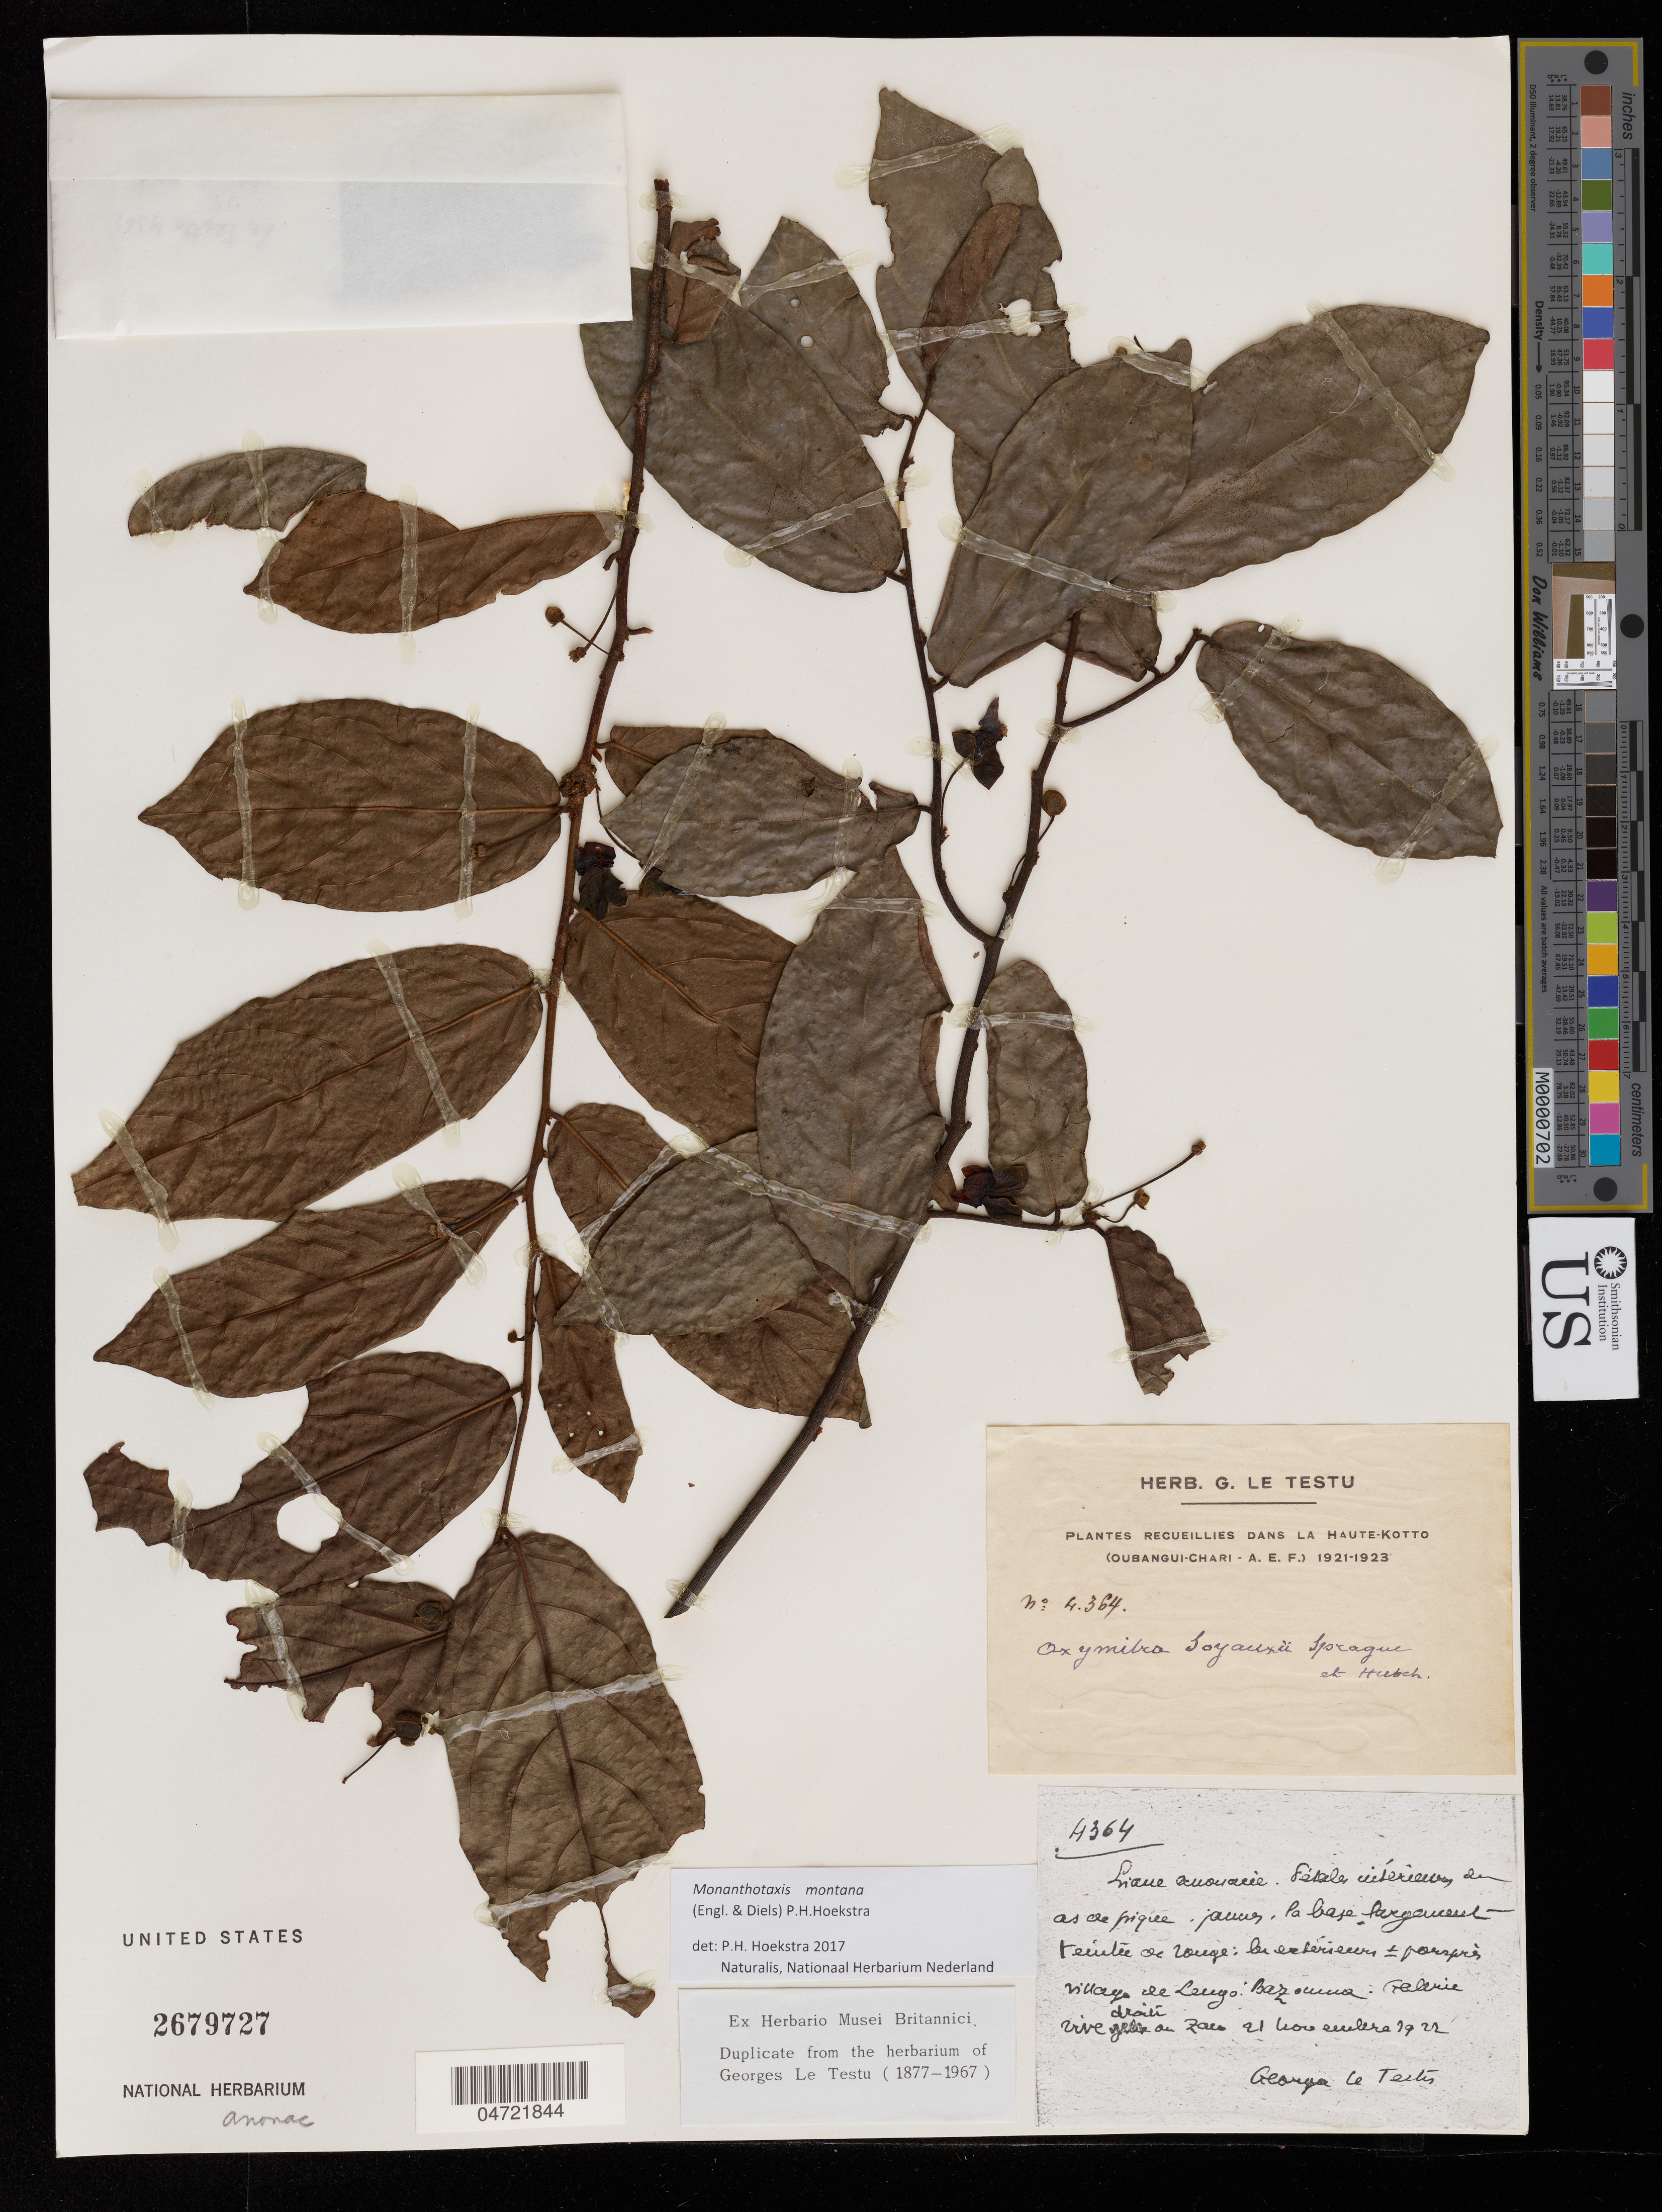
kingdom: Plantae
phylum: Tracheophyta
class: Magnoliopsida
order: Magnoliales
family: Annonaceae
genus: Monanthotaxis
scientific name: Monanthotaxis montana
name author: (Engl. & Diels) P.H. Hoekstra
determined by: Hoekstra, P. H.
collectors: G. Le Testu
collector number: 4364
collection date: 1922-11-21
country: Central African Republic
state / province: Haute-Kotto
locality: Village de Leugo. Bazouma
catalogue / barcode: US 2679727